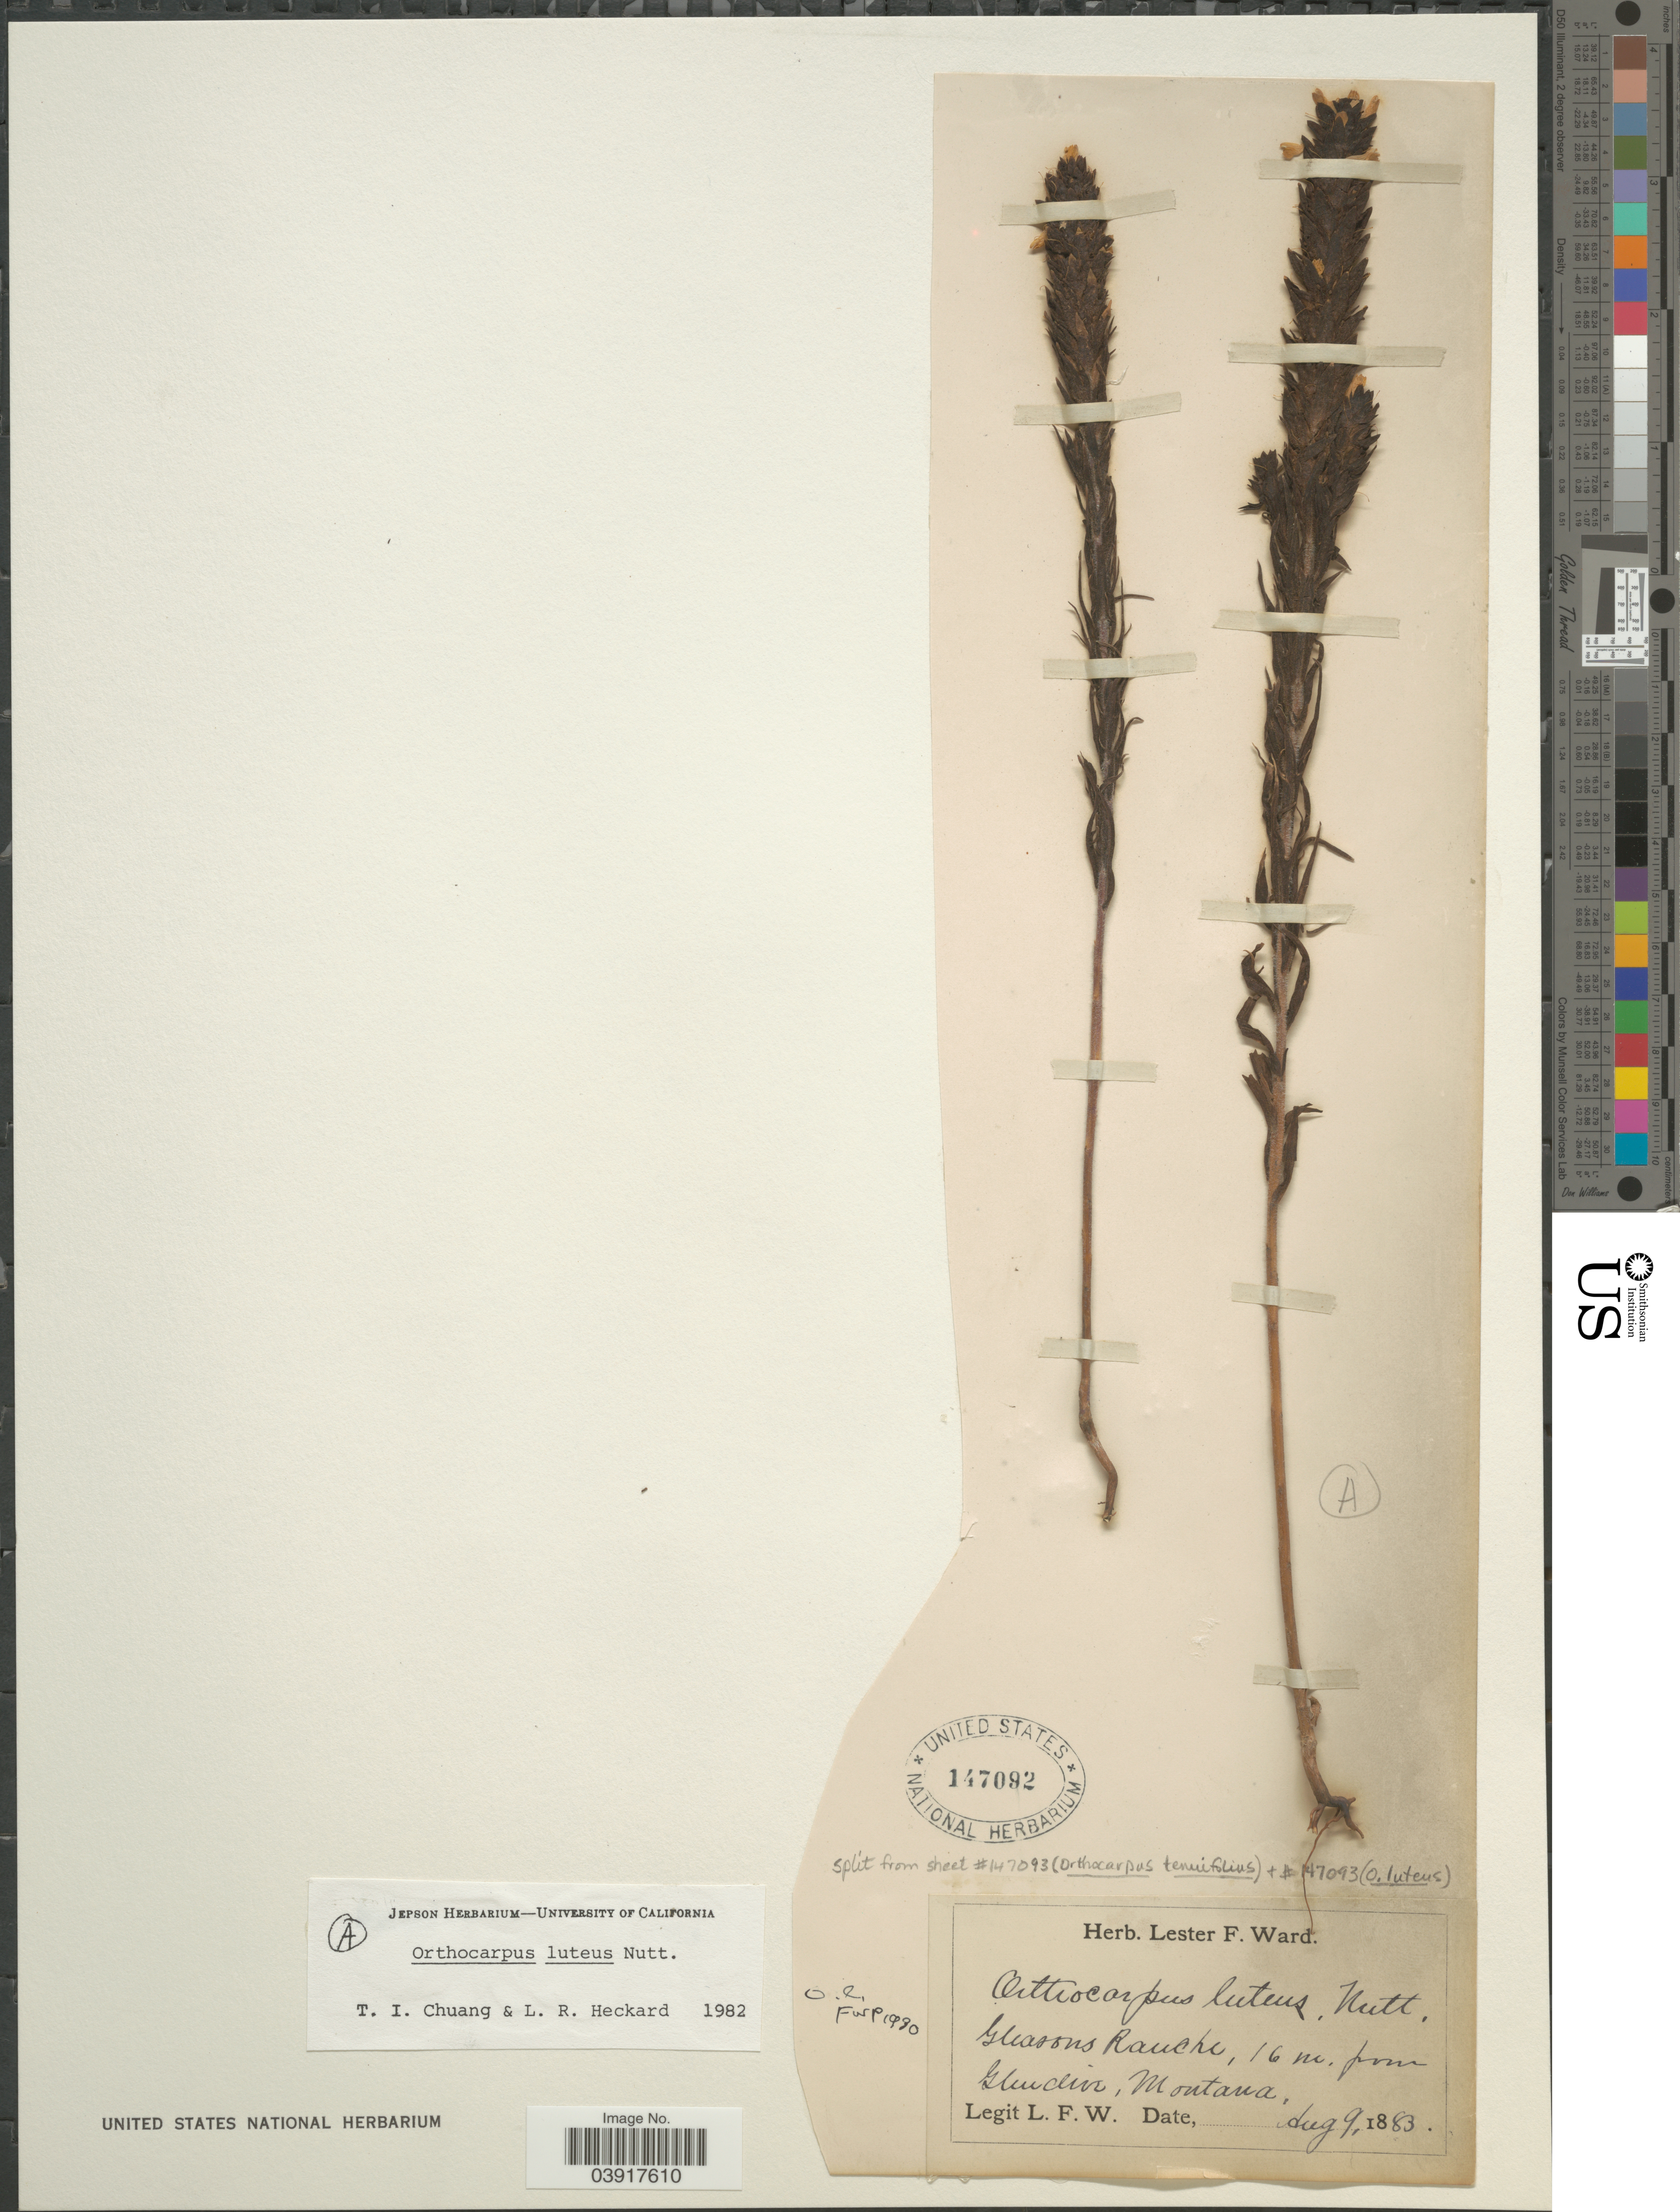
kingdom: Plantae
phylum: Tracheophyta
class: Magnoliopsida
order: Lamiales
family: Orobanchaceae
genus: Orthocarpus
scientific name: Orthocarpus luteus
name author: Nutt.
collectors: L. F. Ward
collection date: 1883-08-09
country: United States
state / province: Montana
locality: Gleasons Rancho, 16 m. from Glendive.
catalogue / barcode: US 147092